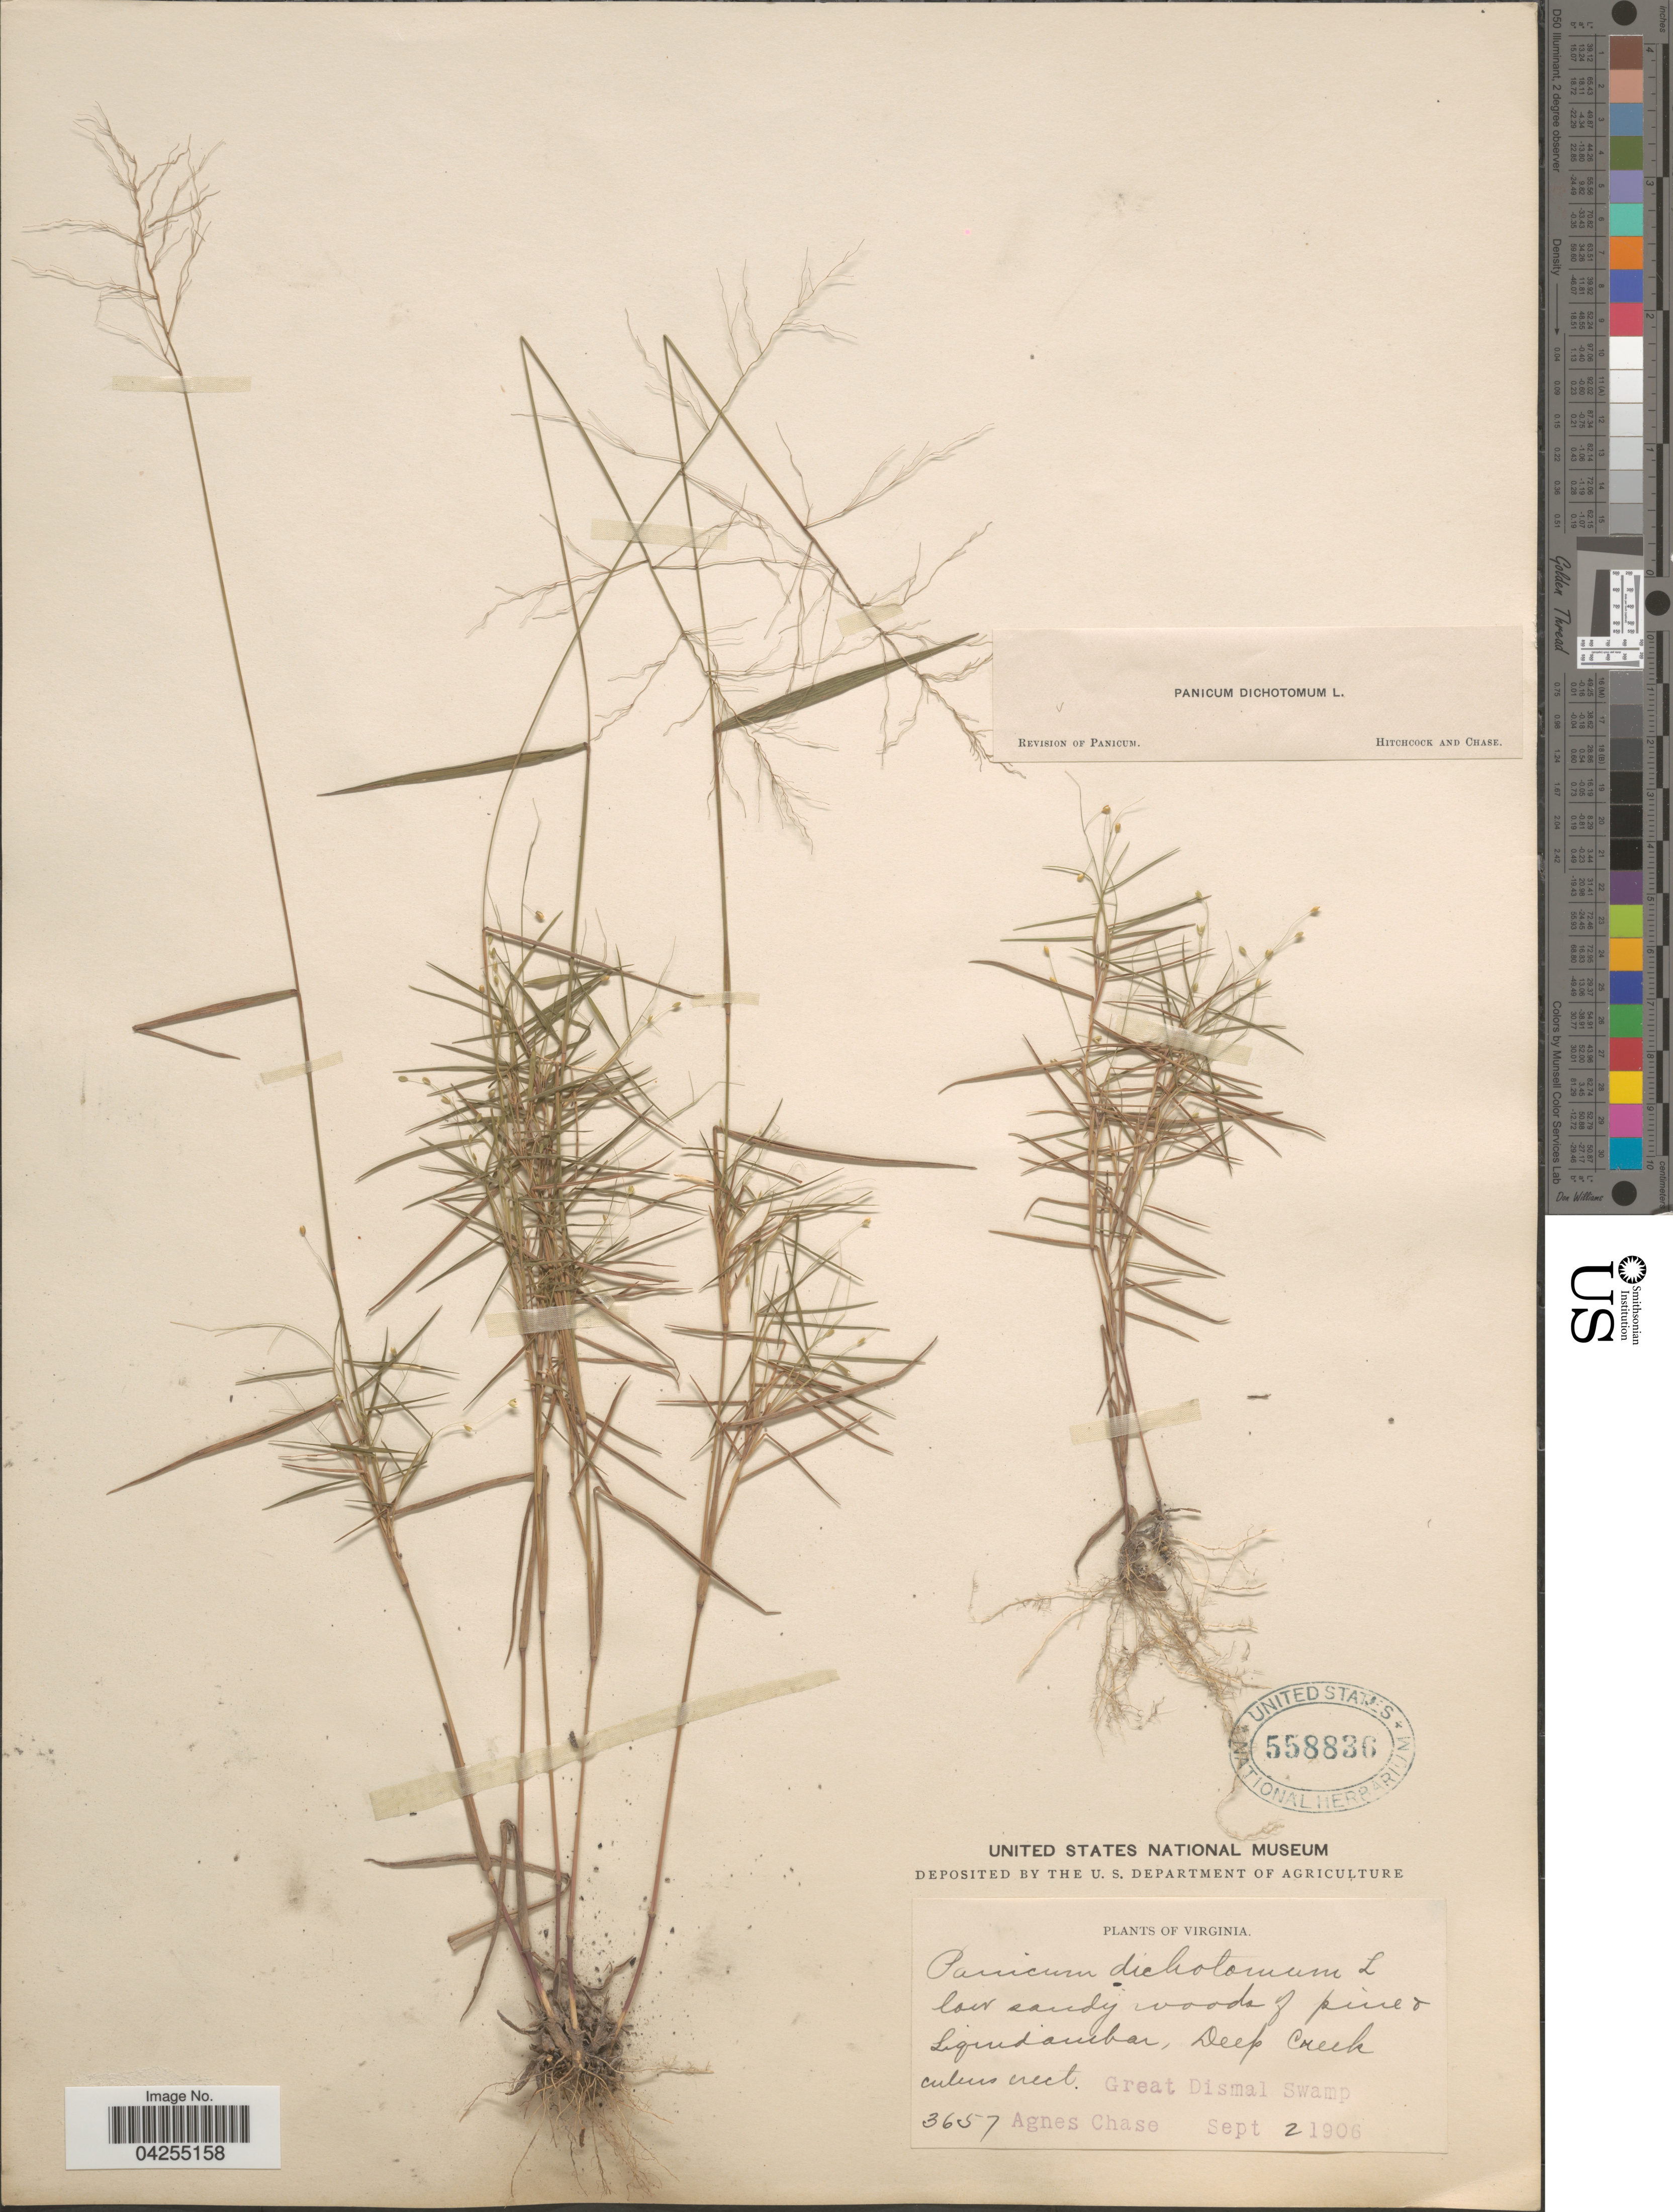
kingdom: Plantae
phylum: Tracheophyta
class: Liliopsida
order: Poales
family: Poaceae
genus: Dichanthelium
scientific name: Dichanthelium dichotomum var. dichotomum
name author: (L.) Gould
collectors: A. Chase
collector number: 3657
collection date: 1906-09-02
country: United States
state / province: Virginia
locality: Low sandy woods of pine & Liquidambar, Deep Creek. Great Dismal Swamp.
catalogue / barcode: US 558836